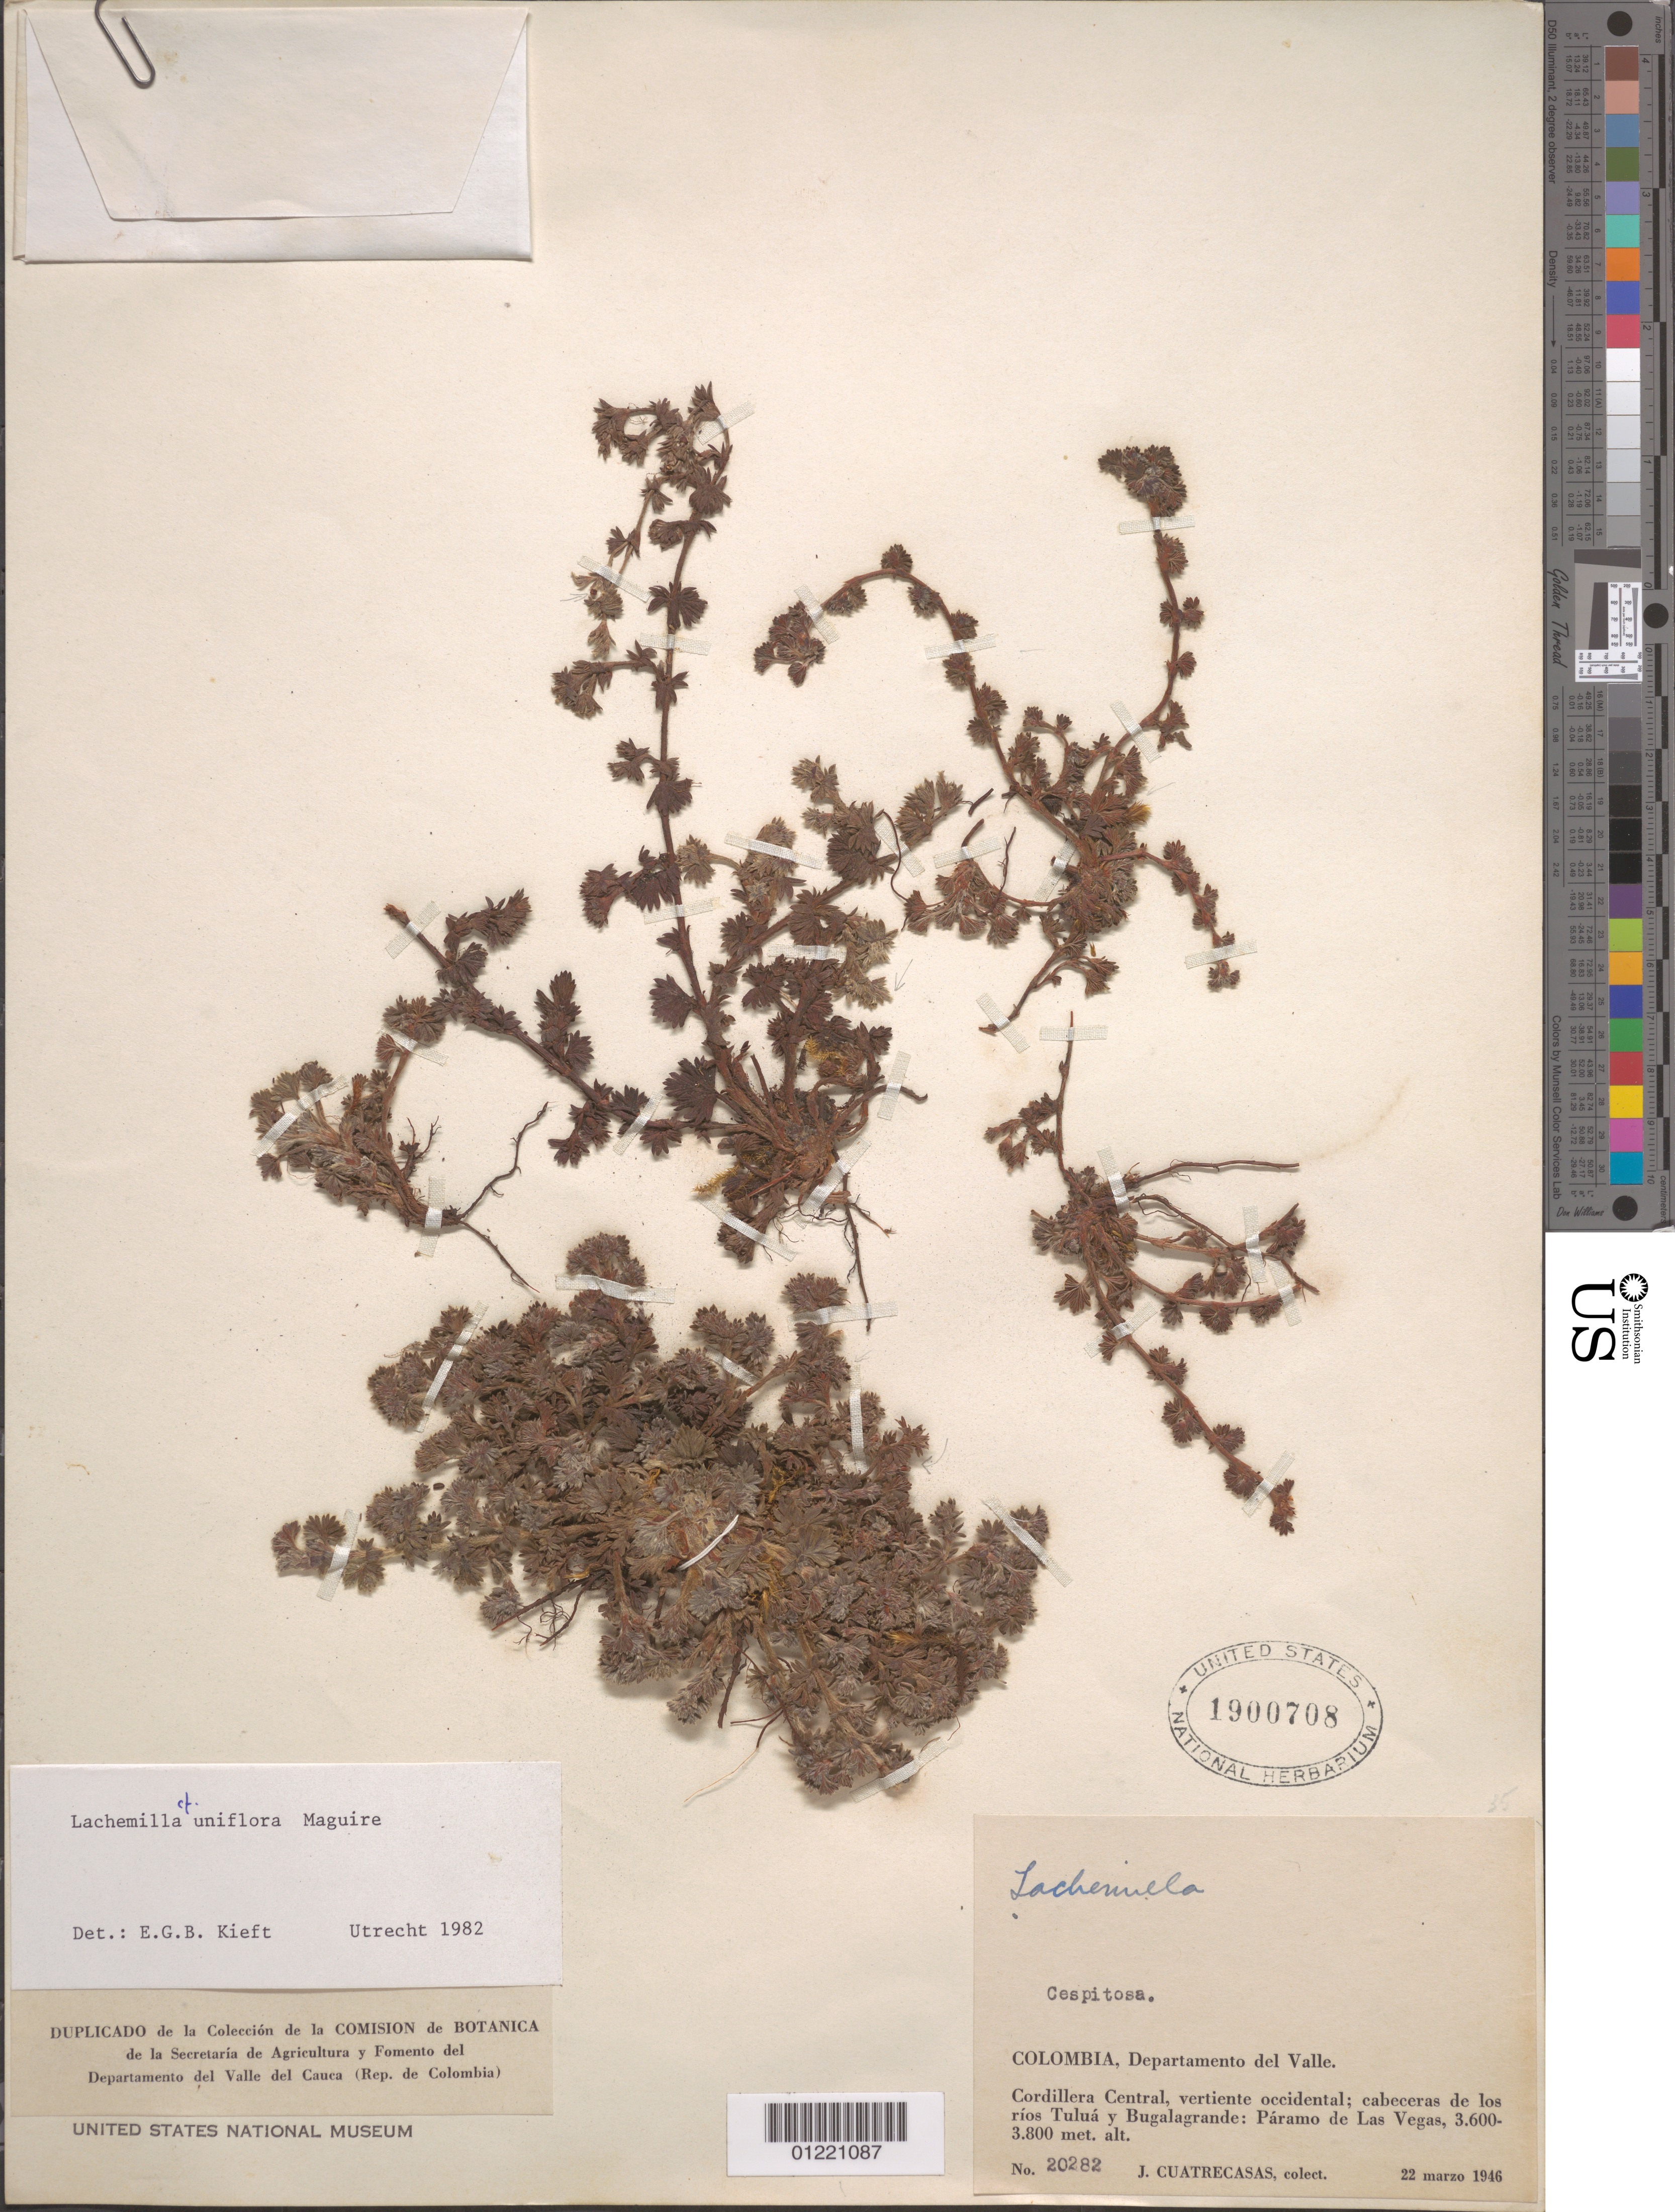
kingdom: Plantae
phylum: Tracheophyta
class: Magnoliopsida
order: Rosales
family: Rosaceae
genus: Lachemilla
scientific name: Lachemilla uniflora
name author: Maguire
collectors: J. Cuatrecasas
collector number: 20282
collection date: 1946-03-22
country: Colombia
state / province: Valle del Cauca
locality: Cordillera Central, vertiente occidental, cabeceras de los ríos Tuluá y Bugalagrande. Páramo de Las Vegas.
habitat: paramo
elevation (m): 3600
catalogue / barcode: US 1900708